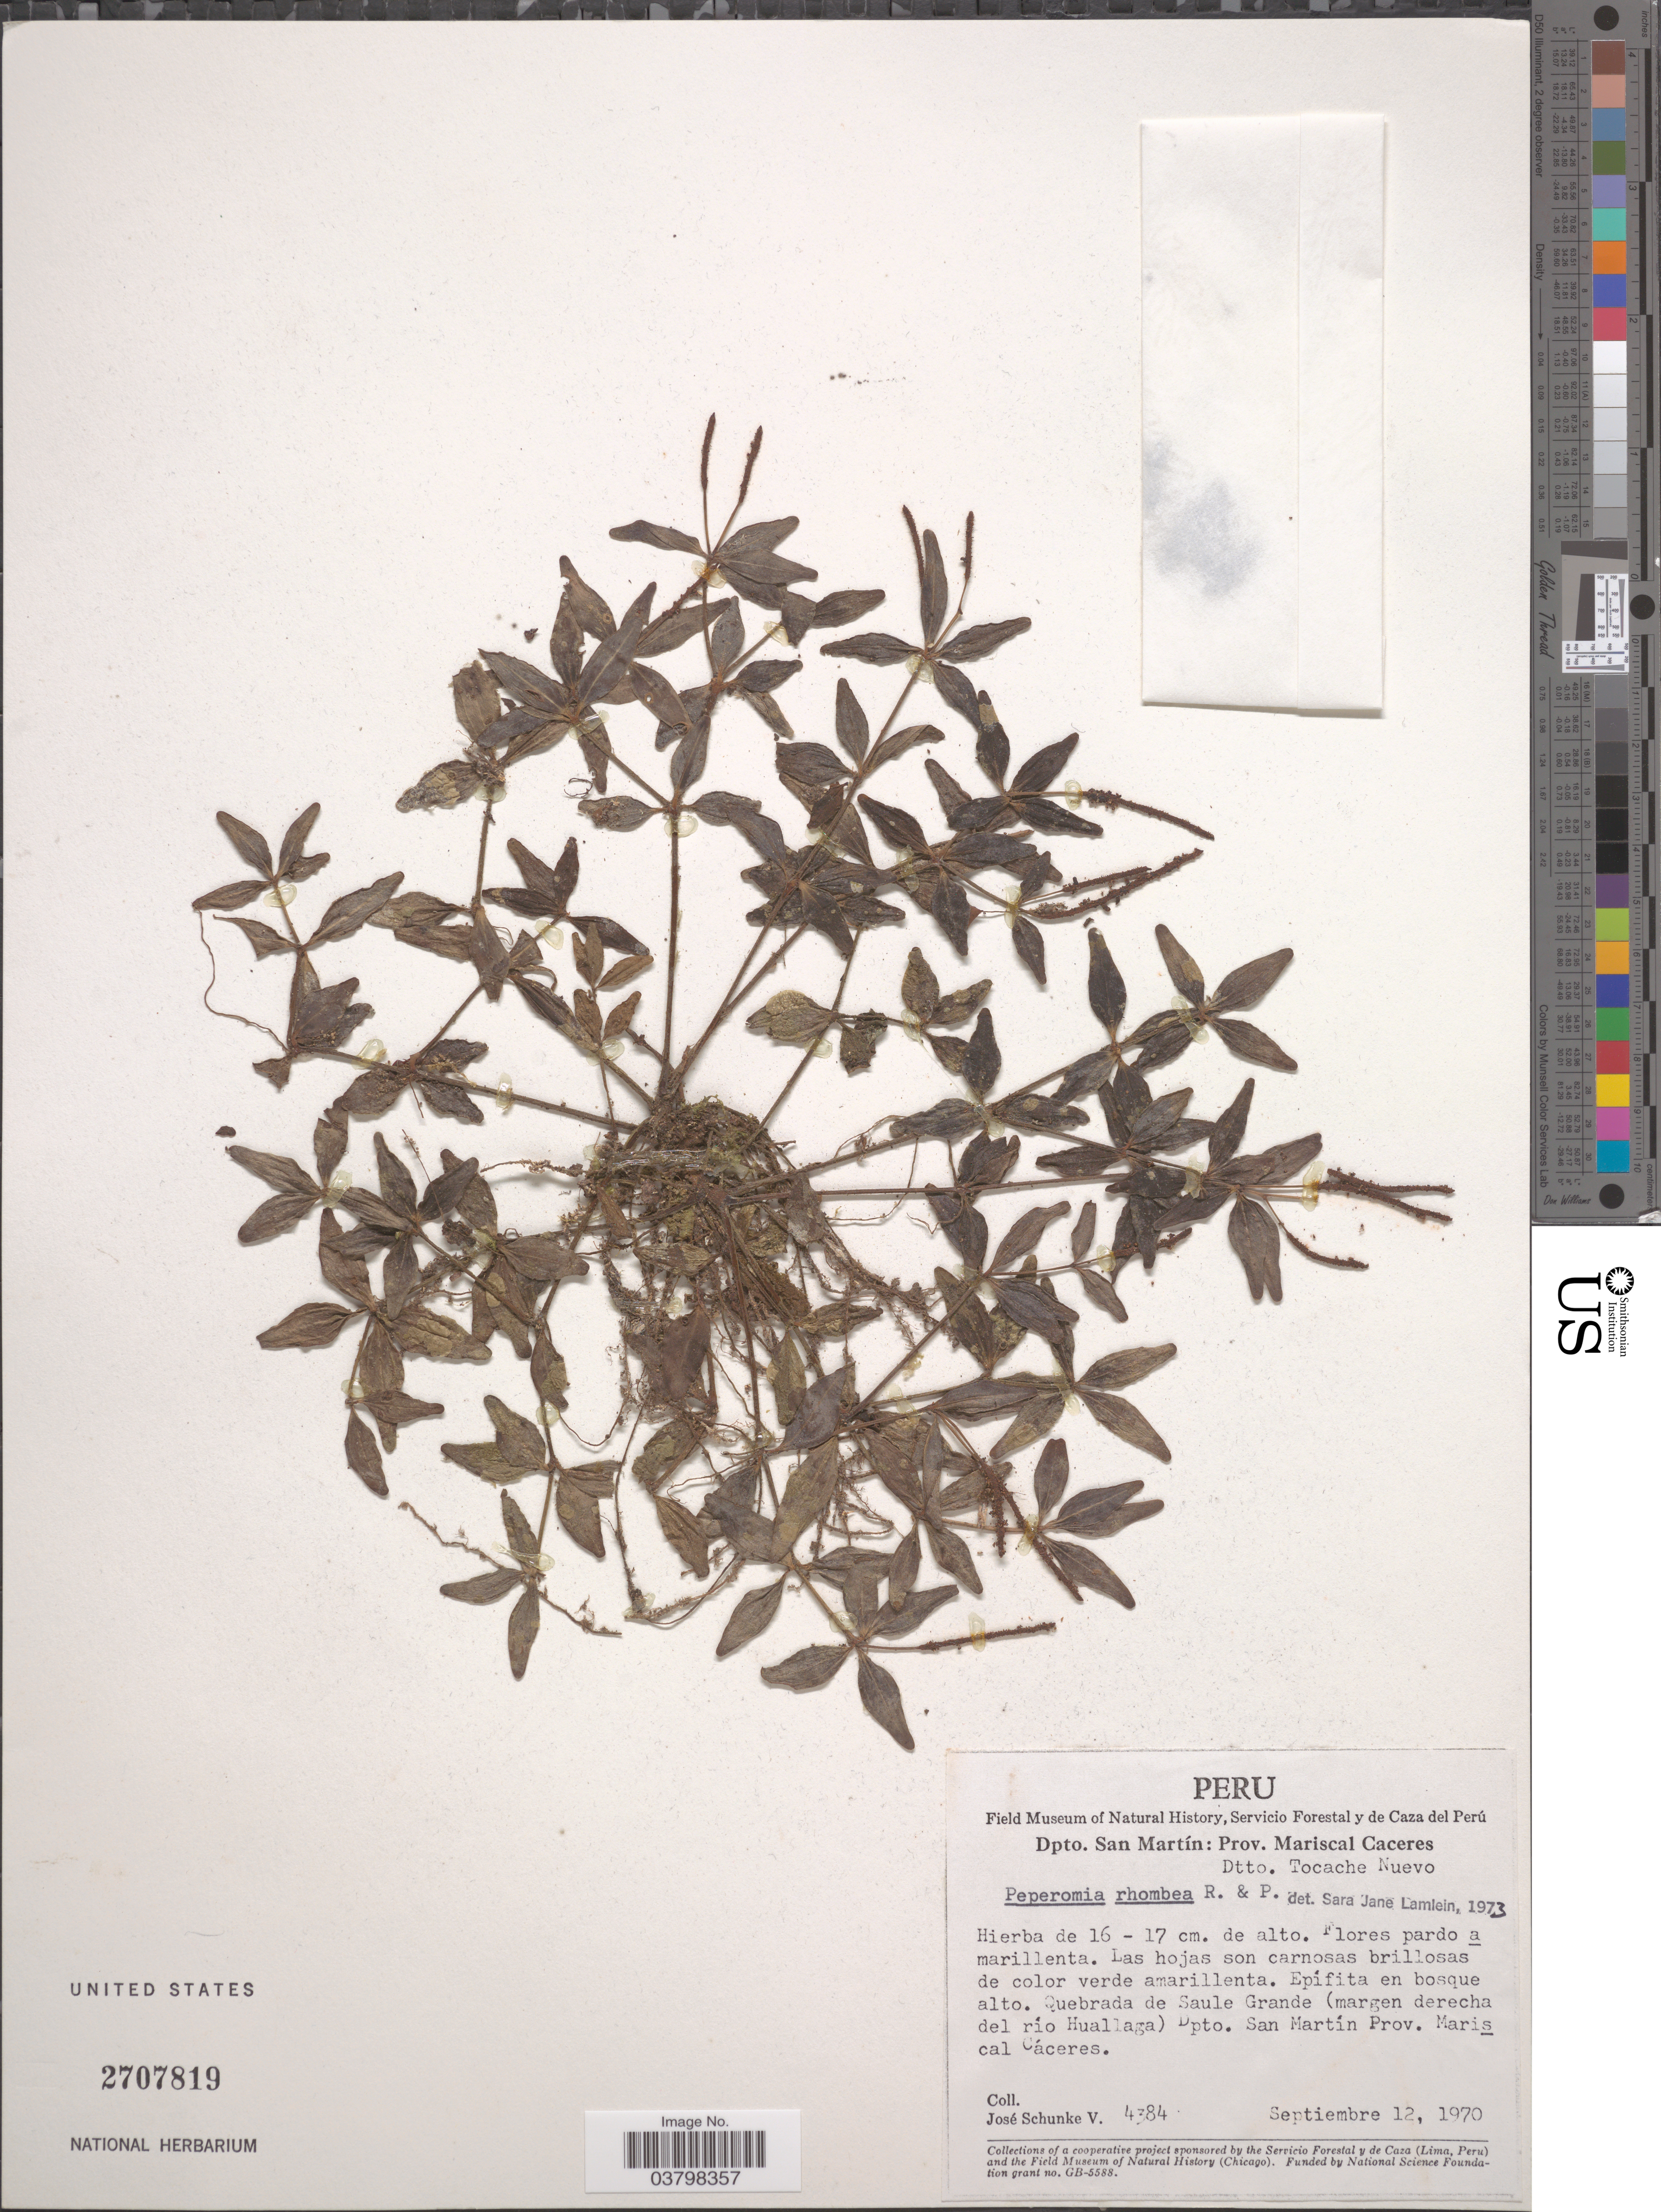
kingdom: Plantae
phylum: Tracheophyta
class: Magnoliopsida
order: Piperales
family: Piperaceae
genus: Peperomia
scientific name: Peperomia rhombea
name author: Ruiz & Pav.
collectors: J. Schunke Vigo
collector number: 4384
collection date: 1970-09-12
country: Peru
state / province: San Martín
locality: Dpto. San Martín: Prov. Mariscal Caceres. Dtto. Tocache Nuevo. Quebrada de Saule Grande (margen derecha del río Huallaga). Dpto. San Martín Prov. Mariscal Cáceres.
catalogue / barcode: US 2707819